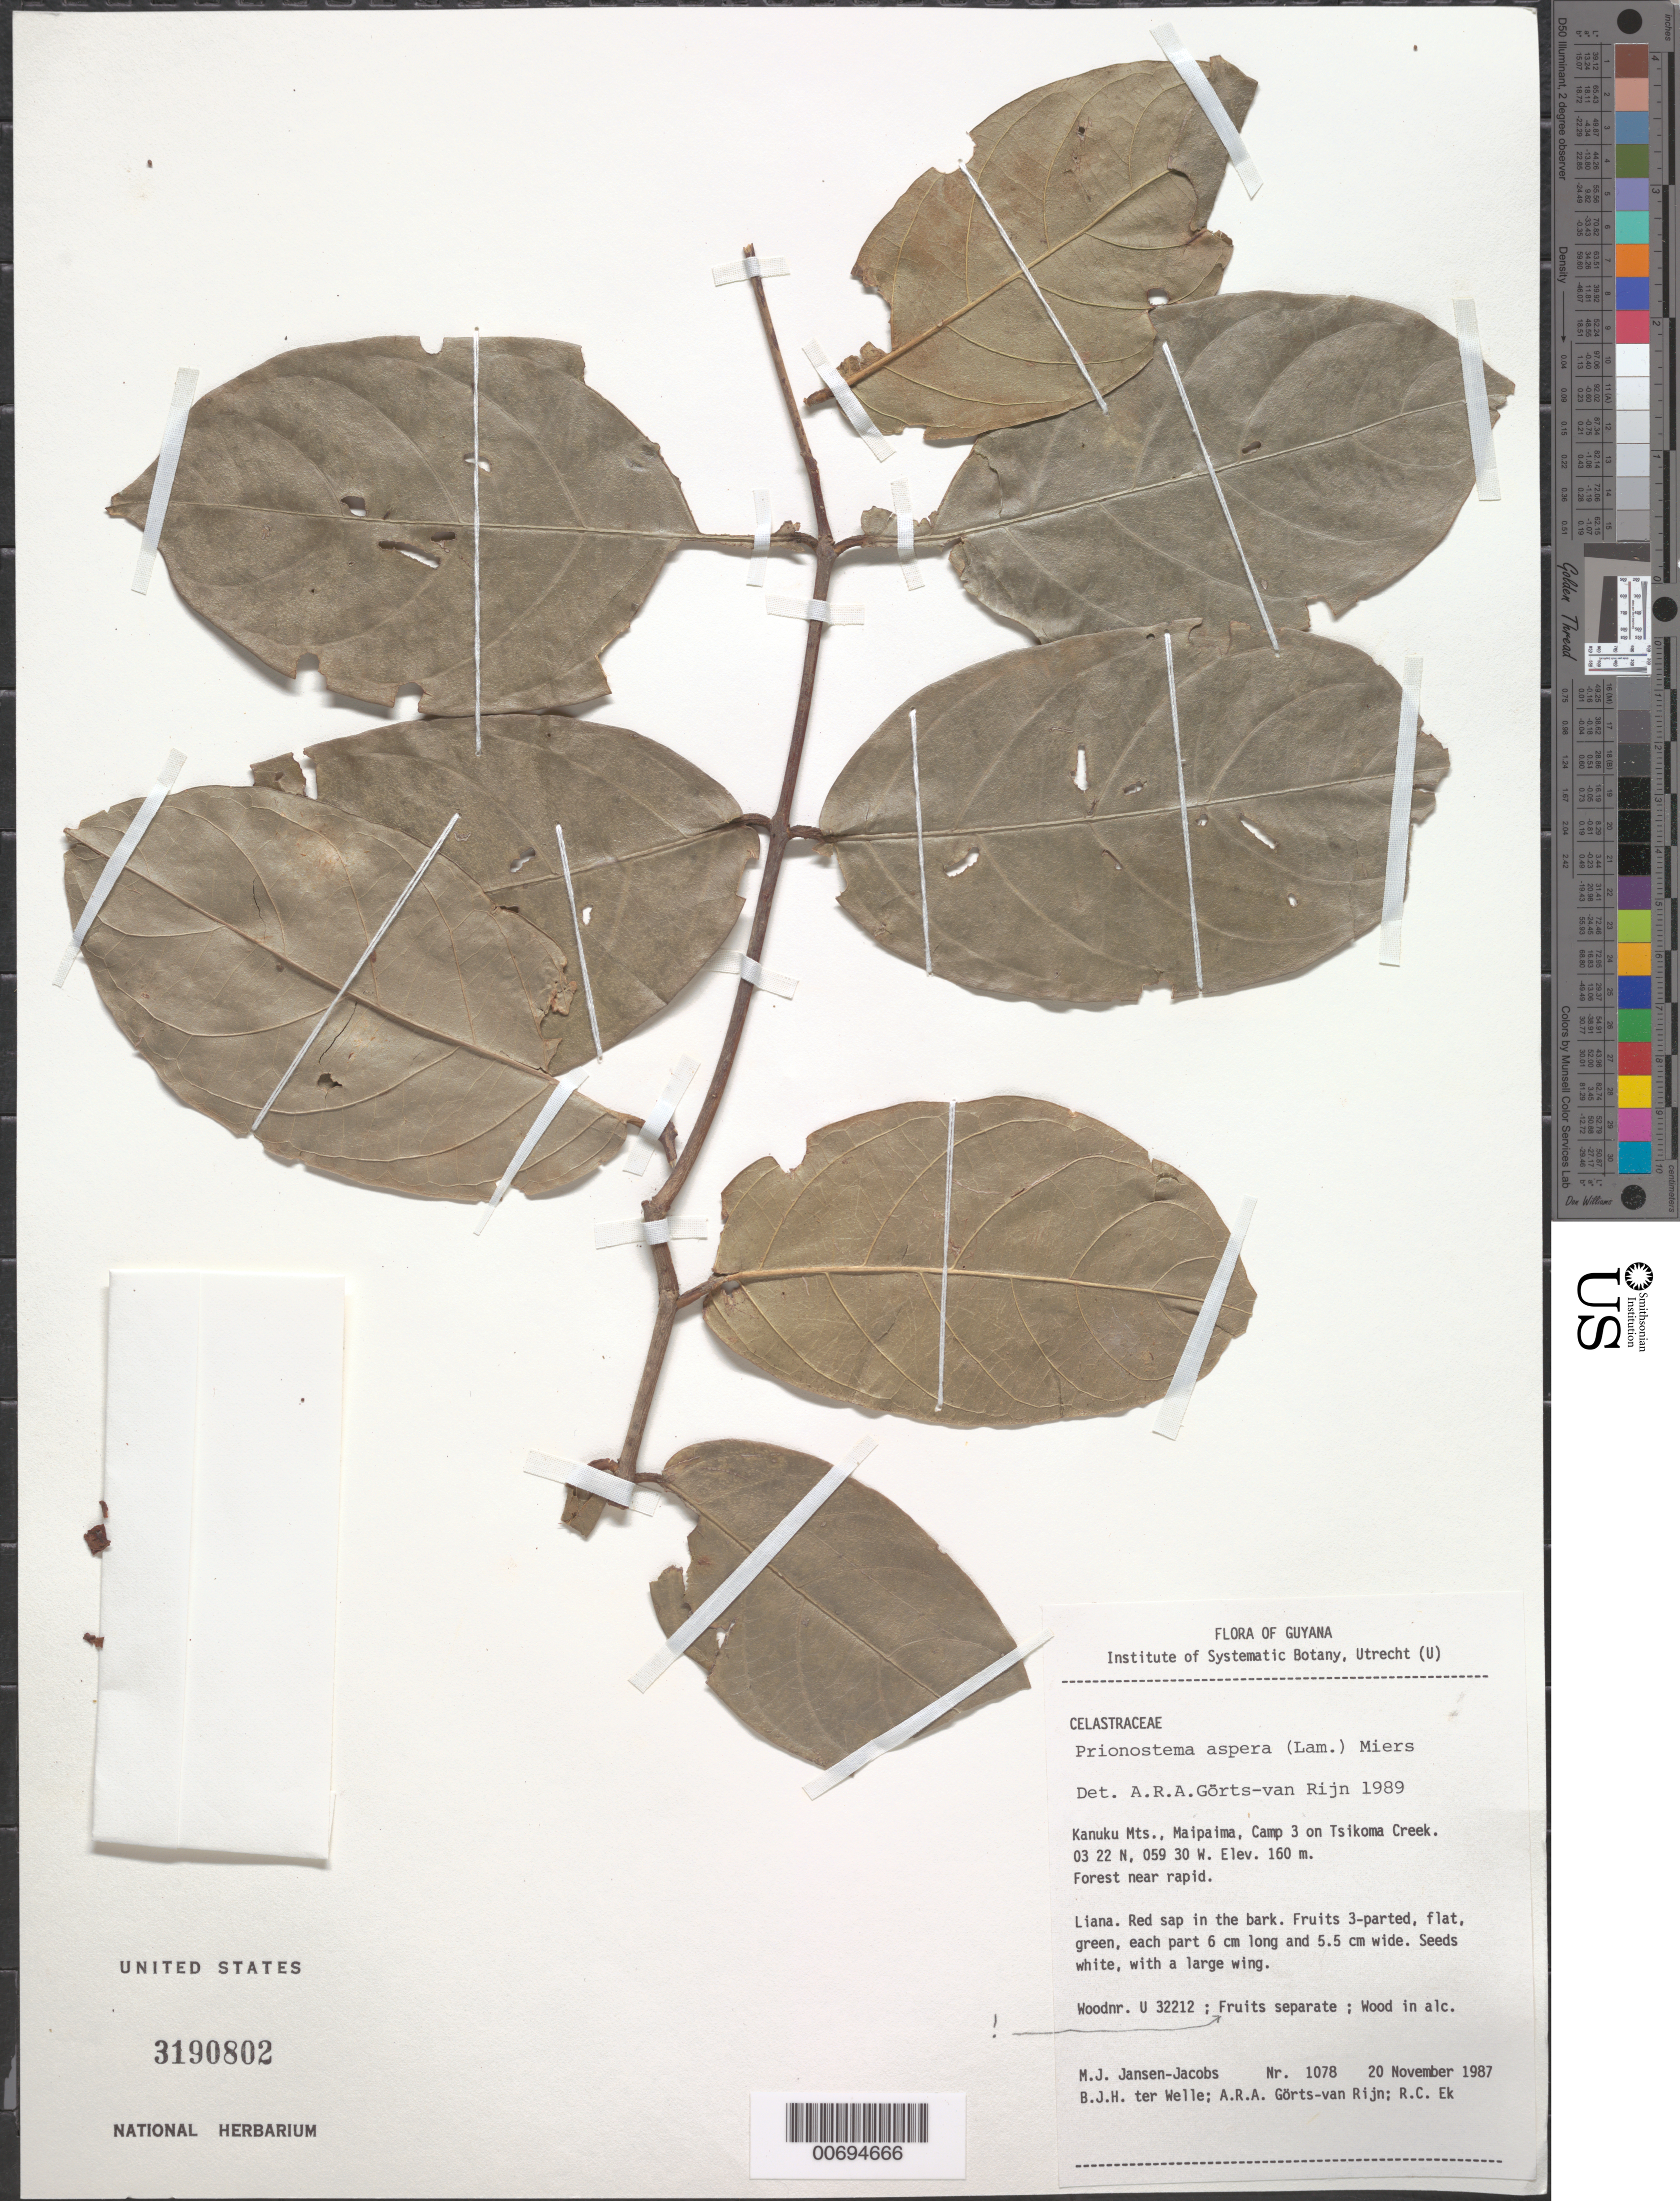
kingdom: Plantae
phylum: Tracheophyta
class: Magnoliopsida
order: Celastrales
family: Celastraceae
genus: Prionostemma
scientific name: Prionostemma aspera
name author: (Lam.) Miers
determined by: Görts-van Rijn, A. R. A.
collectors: M. J. Jansen-Jacobs, B. Welle, A. .R. A. Görts-van Rijn & R. C. Ek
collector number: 1078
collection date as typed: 20-Nov-87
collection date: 1987-11-20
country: Guyana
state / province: U. Takutu-U. Essequibo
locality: Kanuku Mts., Maipaima, Camp 3 on Tsikoma Creek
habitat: Forest near rapid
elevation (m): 160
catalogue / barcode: US 3190802